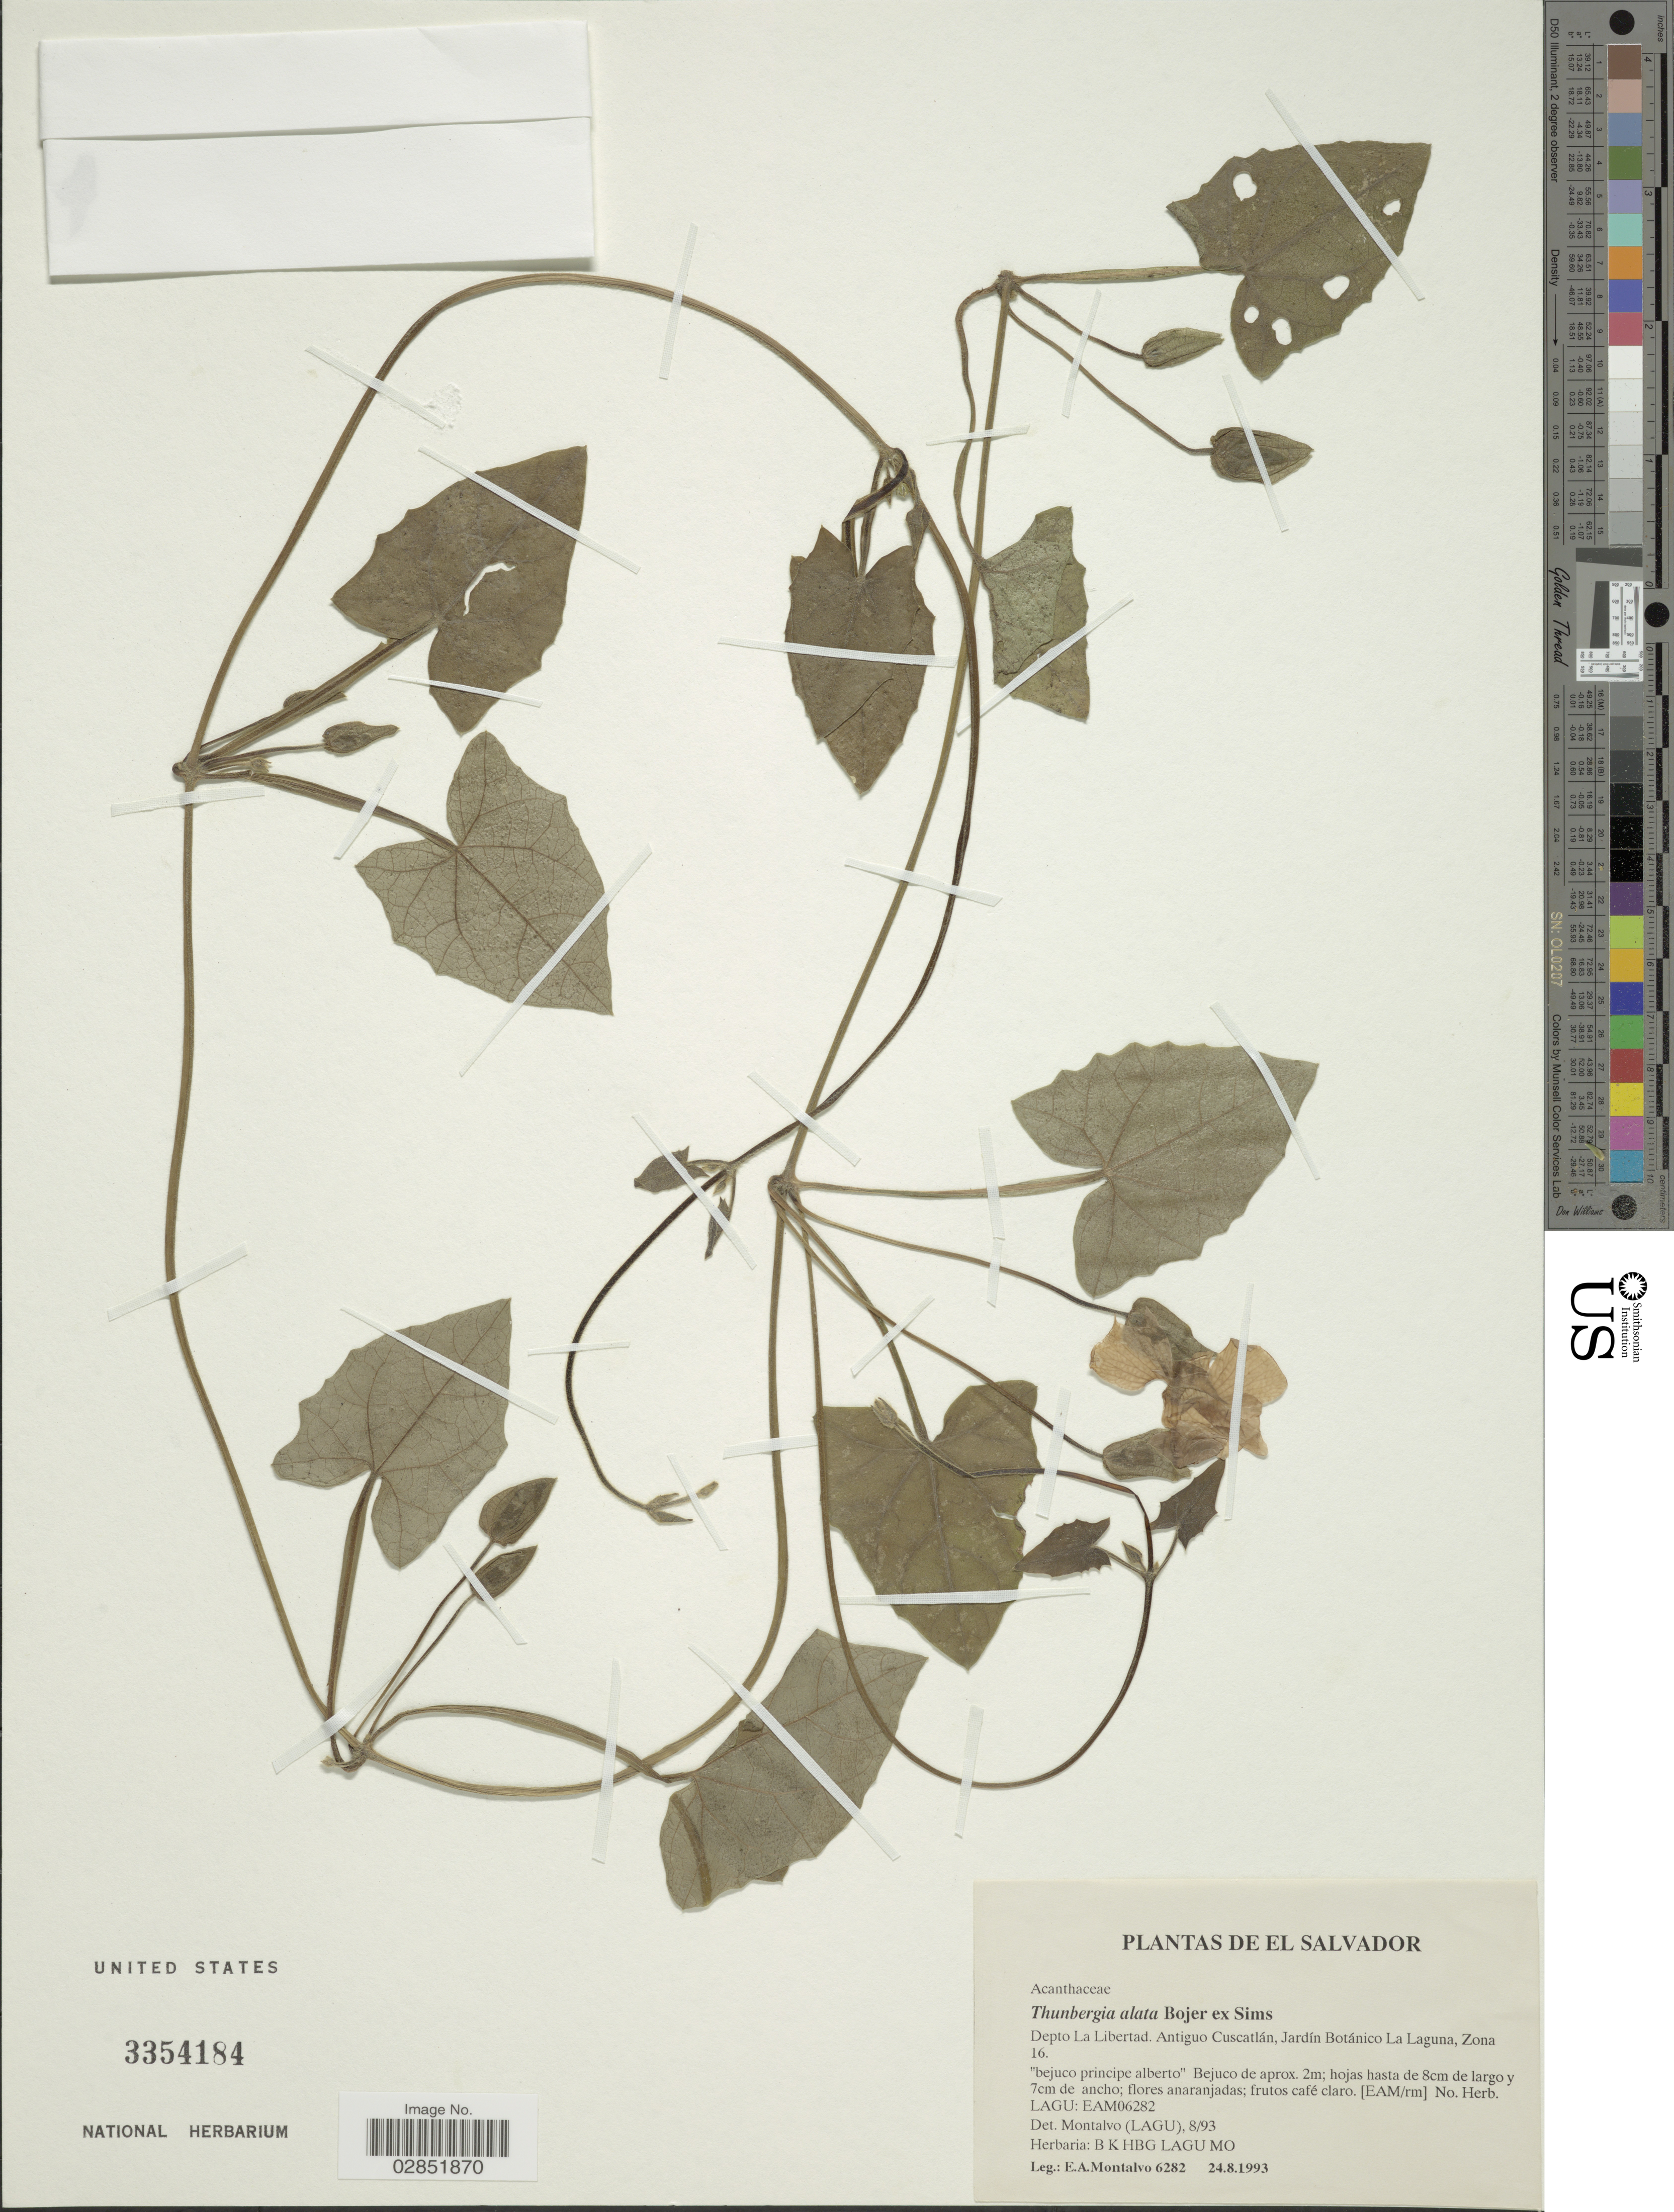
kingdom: Plantae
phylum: Tracheophyta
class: Magnoliopsida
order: Lamiales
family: Acanthaceae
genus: Thunbergia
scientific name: Thunbergia alata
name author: Bojer ex Sims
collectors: E. A. Montalvo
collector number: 6282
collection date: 1993-08-24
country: El Salvador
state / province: La Libertad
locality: Depto La Libertad. Antiguo Cuscatlán, Jardín Botánico La Laguna, Zona 16.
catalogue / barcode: US 3354184